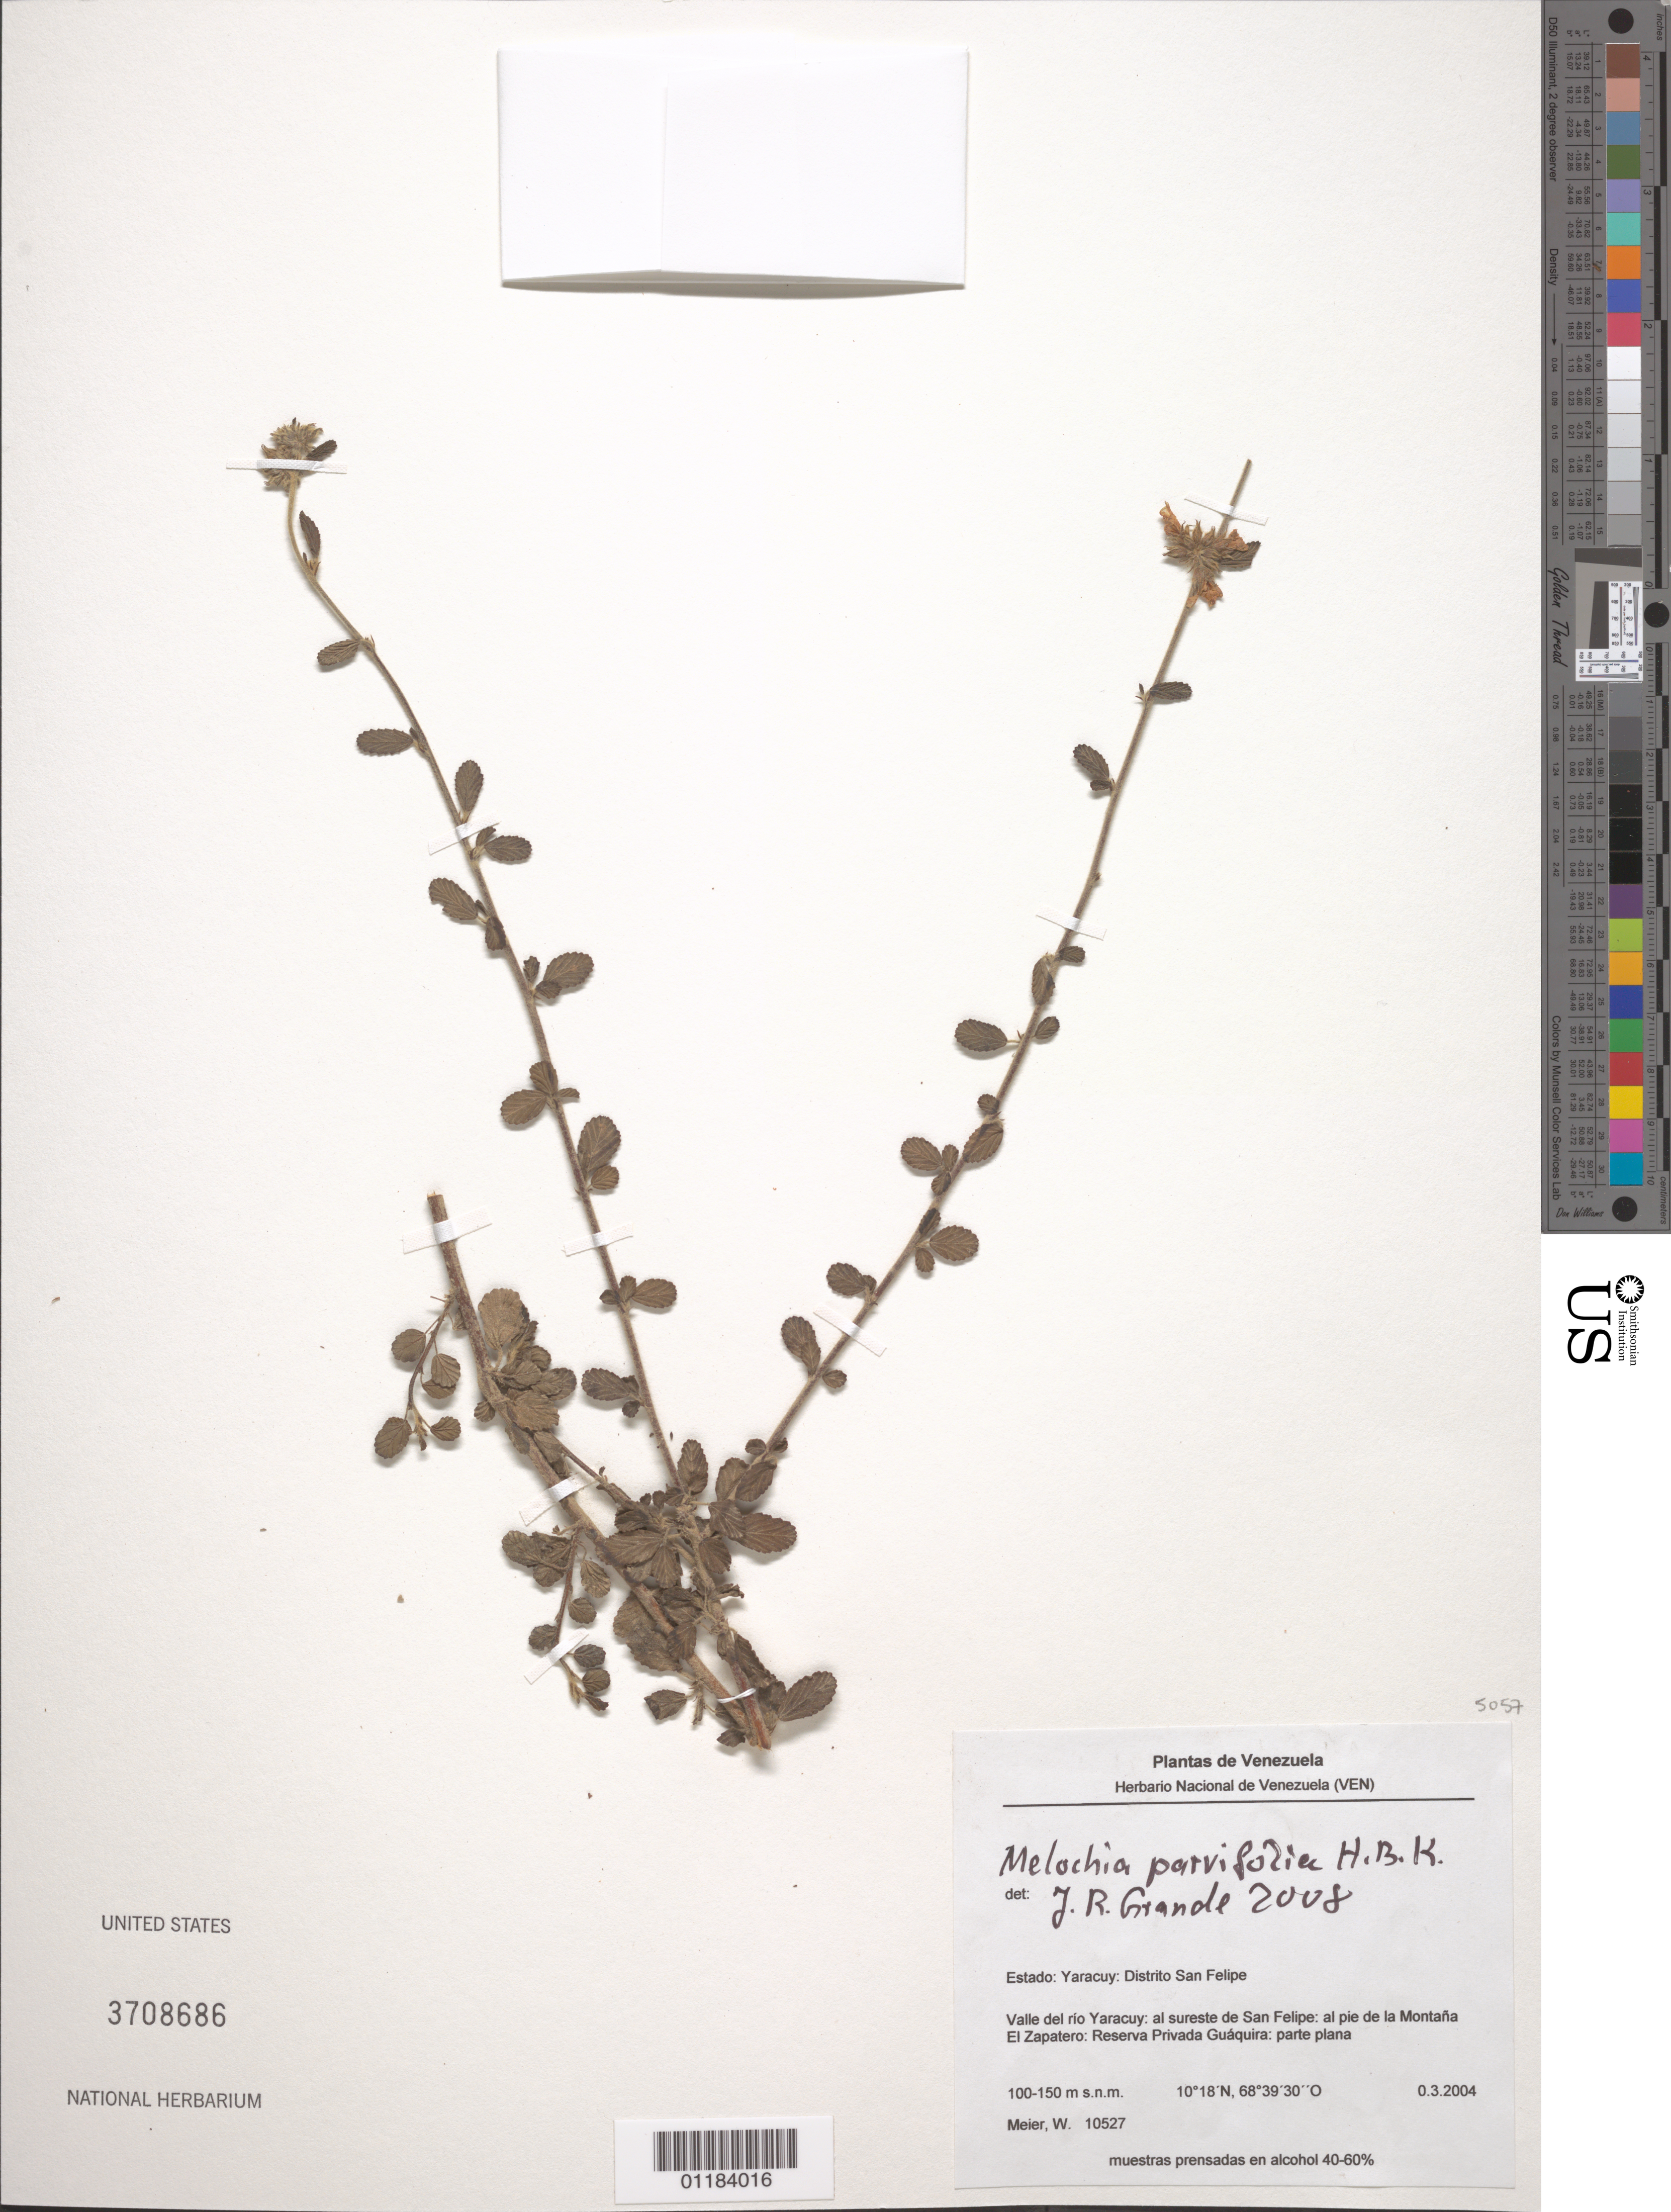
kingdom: Plantae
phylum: Tracheophyta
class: Magnoliopsida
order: Malvales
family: Malvaceae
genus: Melochia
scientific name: Melochia parvifolia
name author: Kunth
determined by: Grande, J. R.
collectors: W. Meier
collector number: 10527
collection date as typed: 0.3.2004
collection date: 2004-03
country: Venezuela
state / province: Yaracuy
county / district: San Felipe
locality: al pie de la Montana El Zapatero: Reserva Privada Guaquira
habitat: parte plana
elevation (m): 100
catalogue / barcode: US 3708686